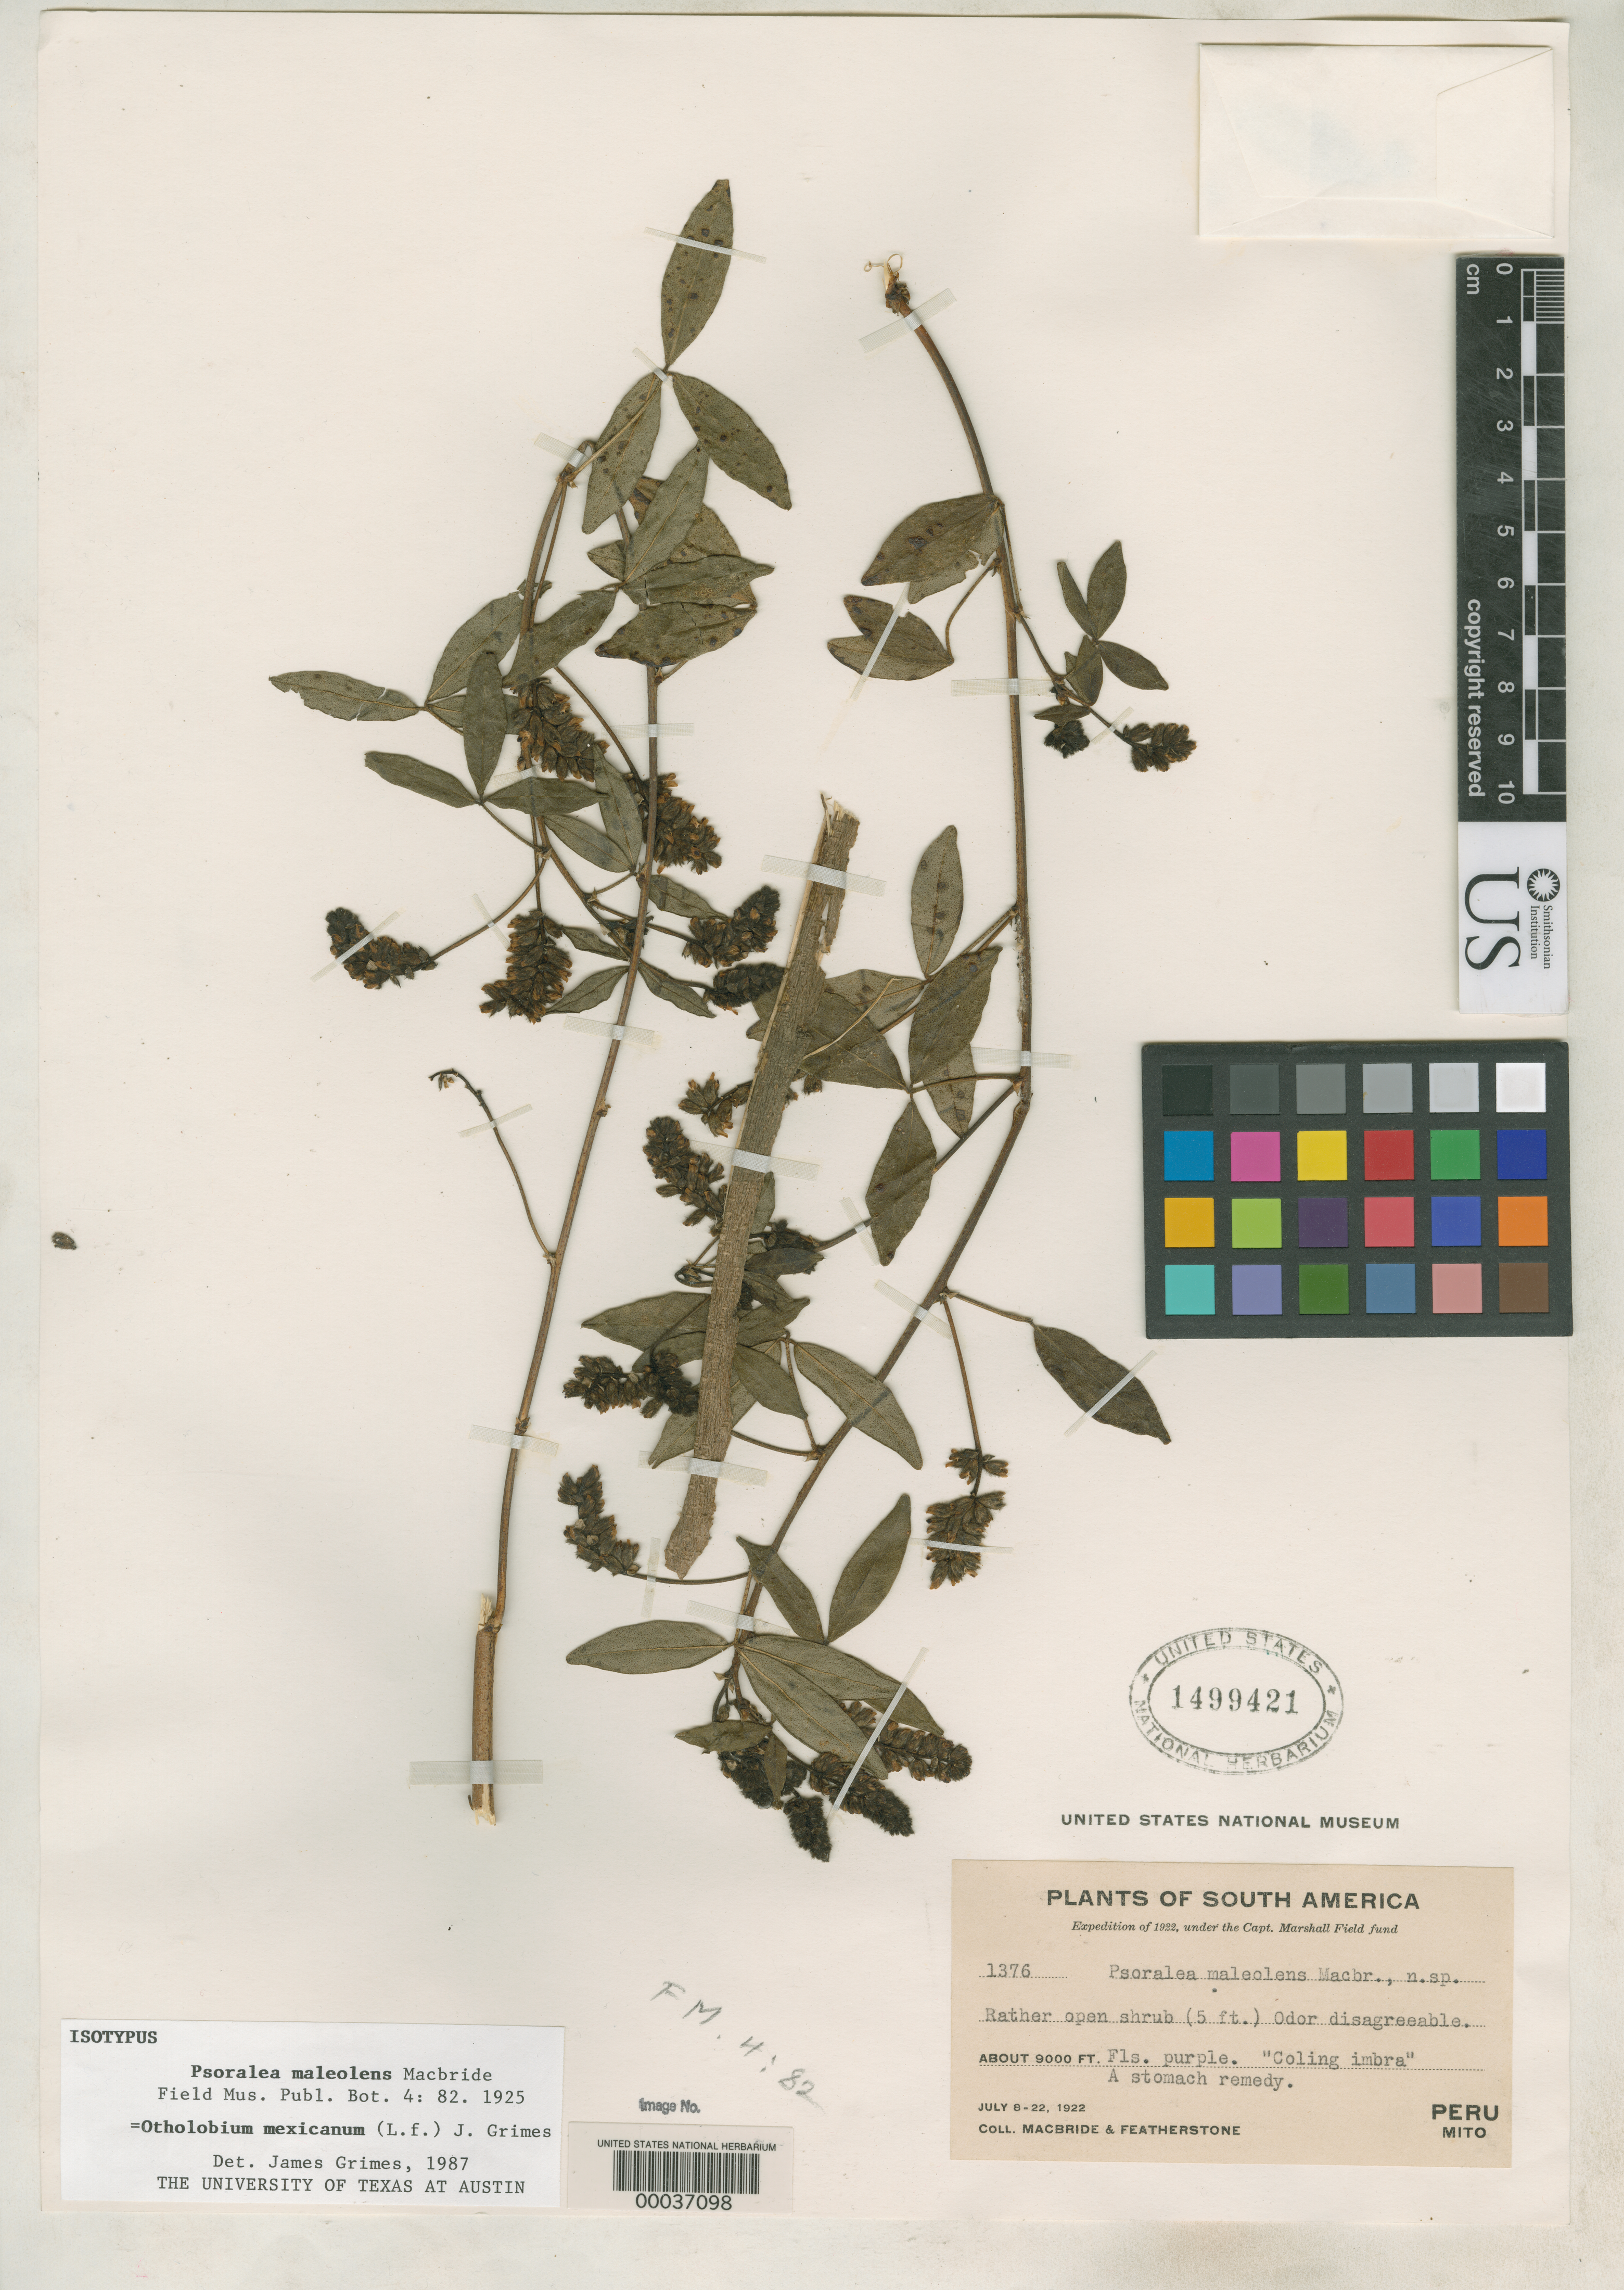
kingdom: Plantae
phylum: Tracheophyta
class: Magnoliopsida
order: Fabales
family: Fabaceae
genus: Psoralea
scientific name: Psoralea maleolens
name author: J.F. Macbr.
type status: Isotype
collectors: J. F. Macbride & W. Featherstone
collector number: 1376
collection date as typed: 08 Jul 1922 to 22 Jul 1922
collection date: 1922-07-08/1922-07-22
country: Peru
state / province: Huánuco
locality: Mito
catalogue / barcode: US 1499421